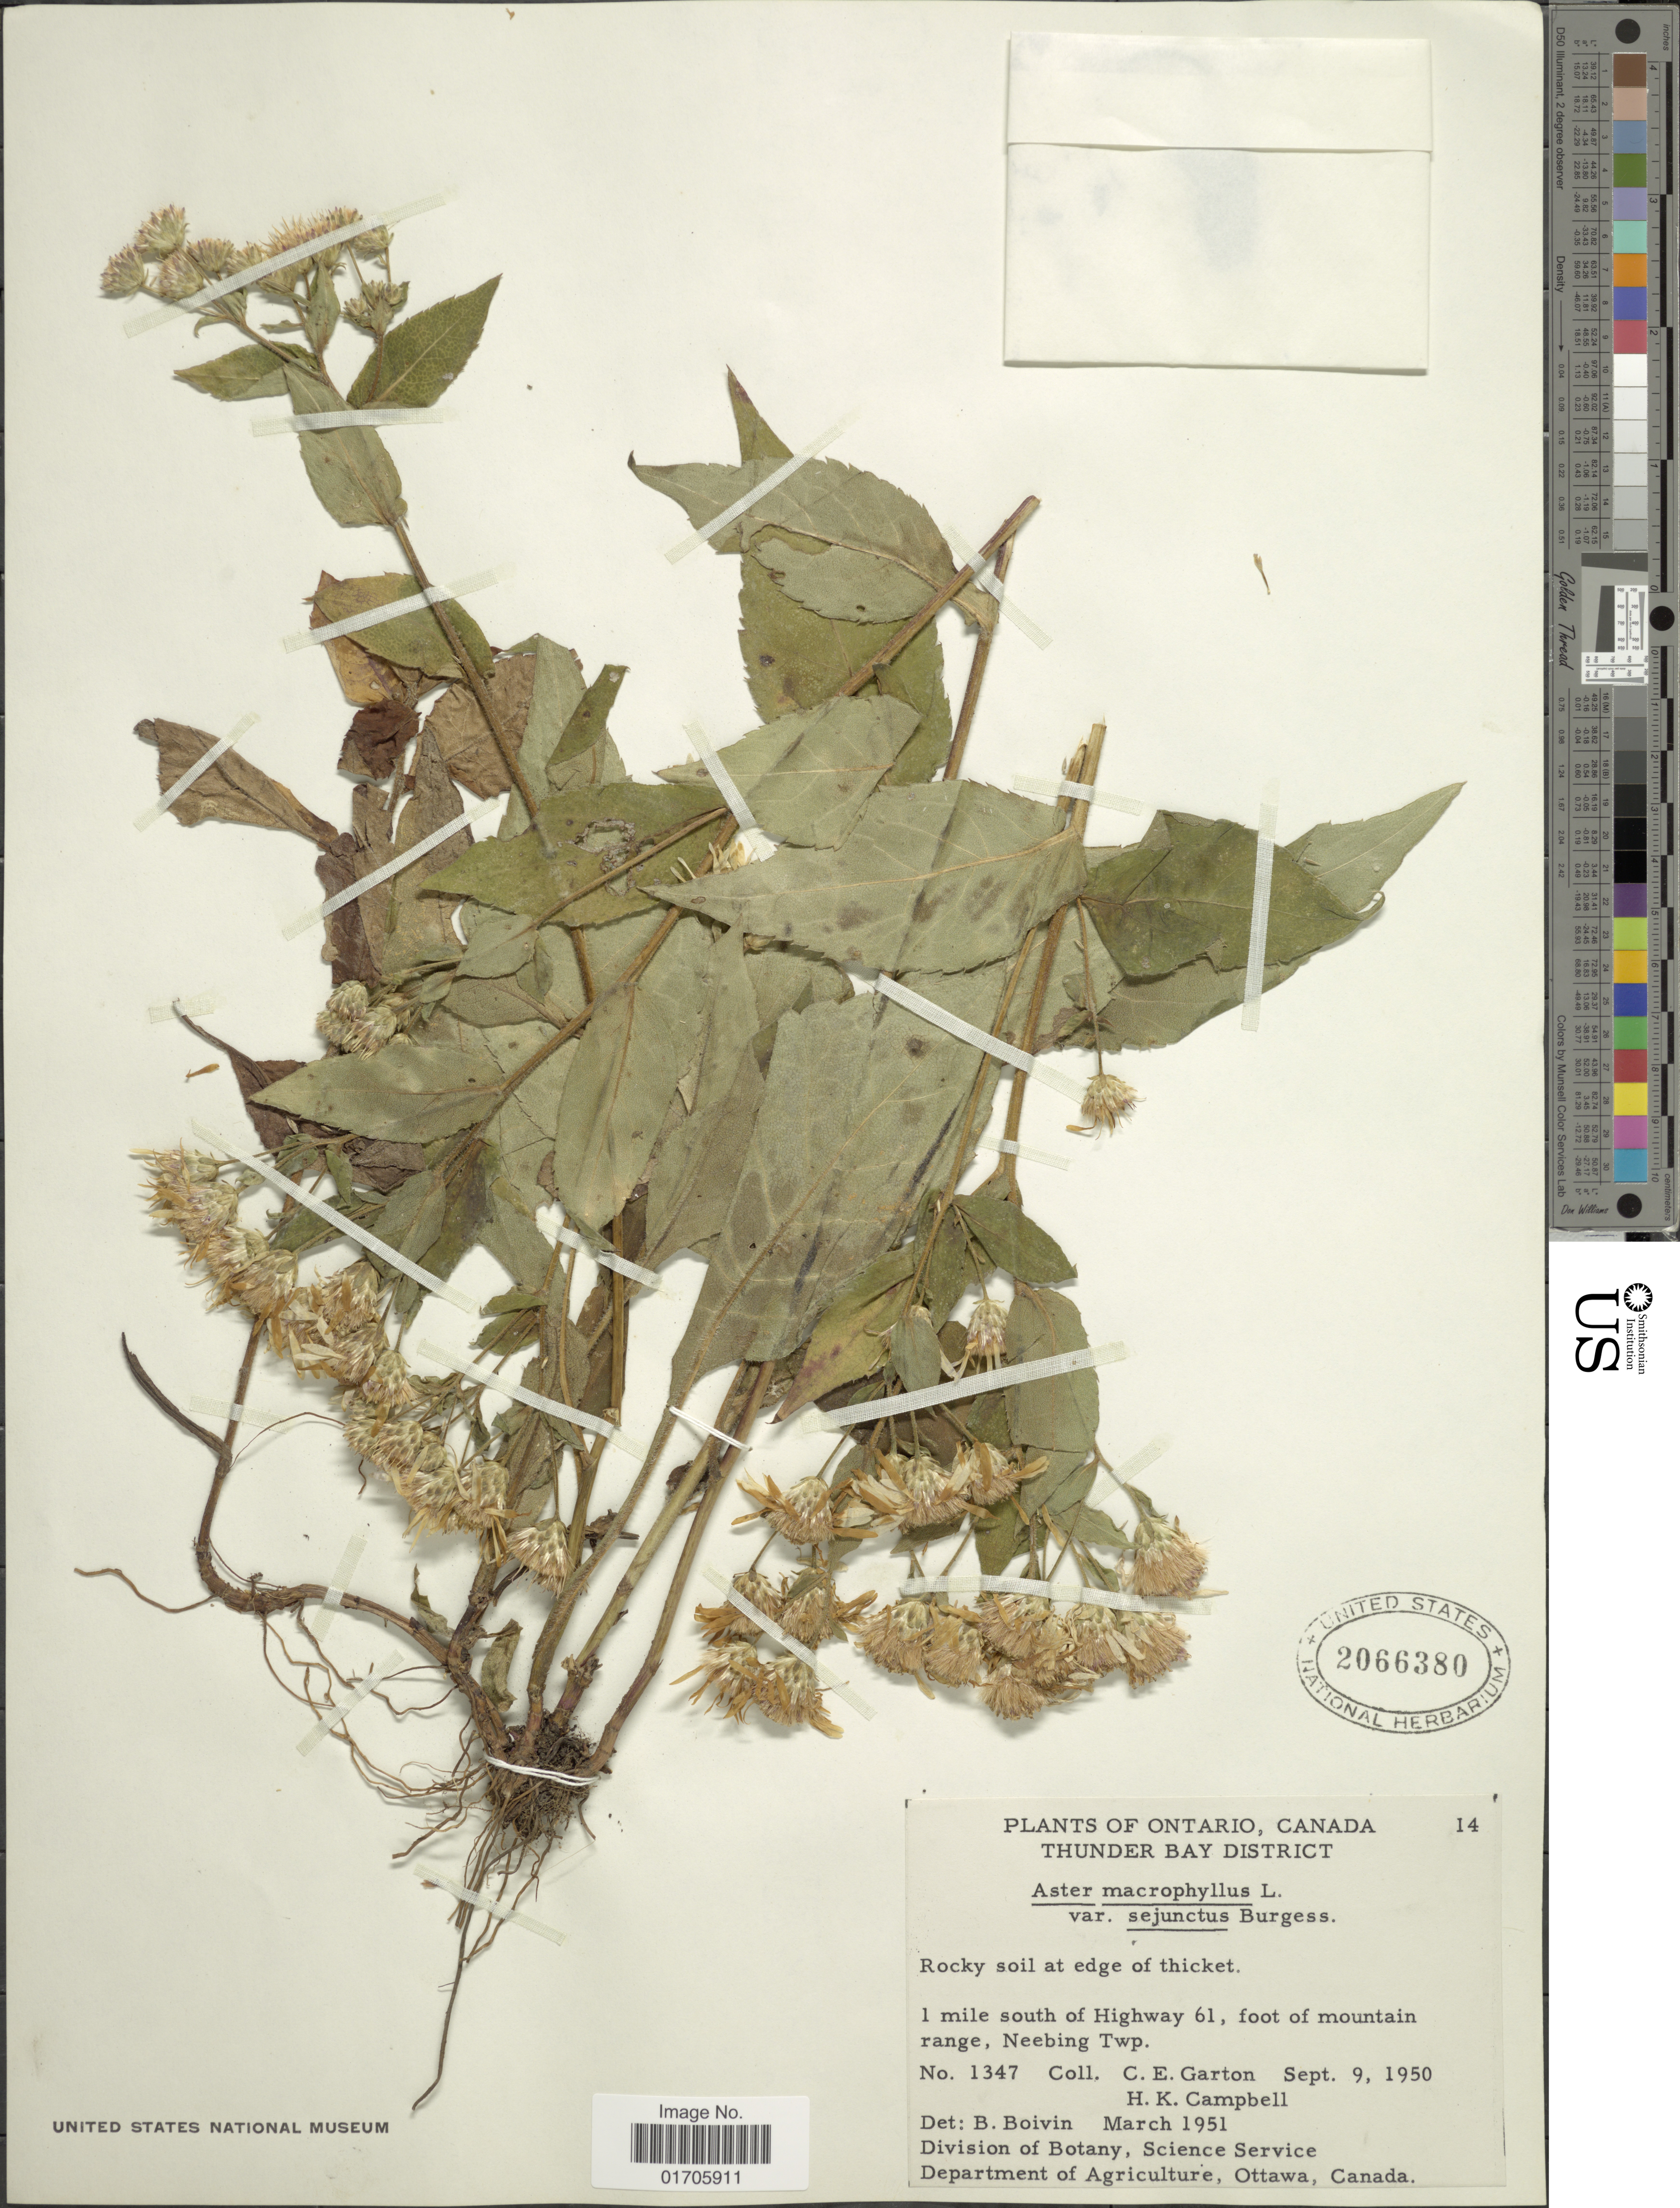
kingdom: Plantae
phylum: Tracheophyta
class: Magnoliopsida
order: Asterales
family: Asteraceae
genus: Eurybia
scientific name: Eurybia macrophylla var. ianthina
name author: (E.S. Burgess) G. Wilh. & Rericha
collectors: C. E. Garton & H. K. Campbell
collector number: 1347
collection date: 1950-09-09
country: Canada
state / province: Ontario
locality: Ontario, Canada. Thunder Bay District. 1 mile south of Highway 61, foot of mountain range, Neebing Twp.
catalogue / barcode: US 2066380